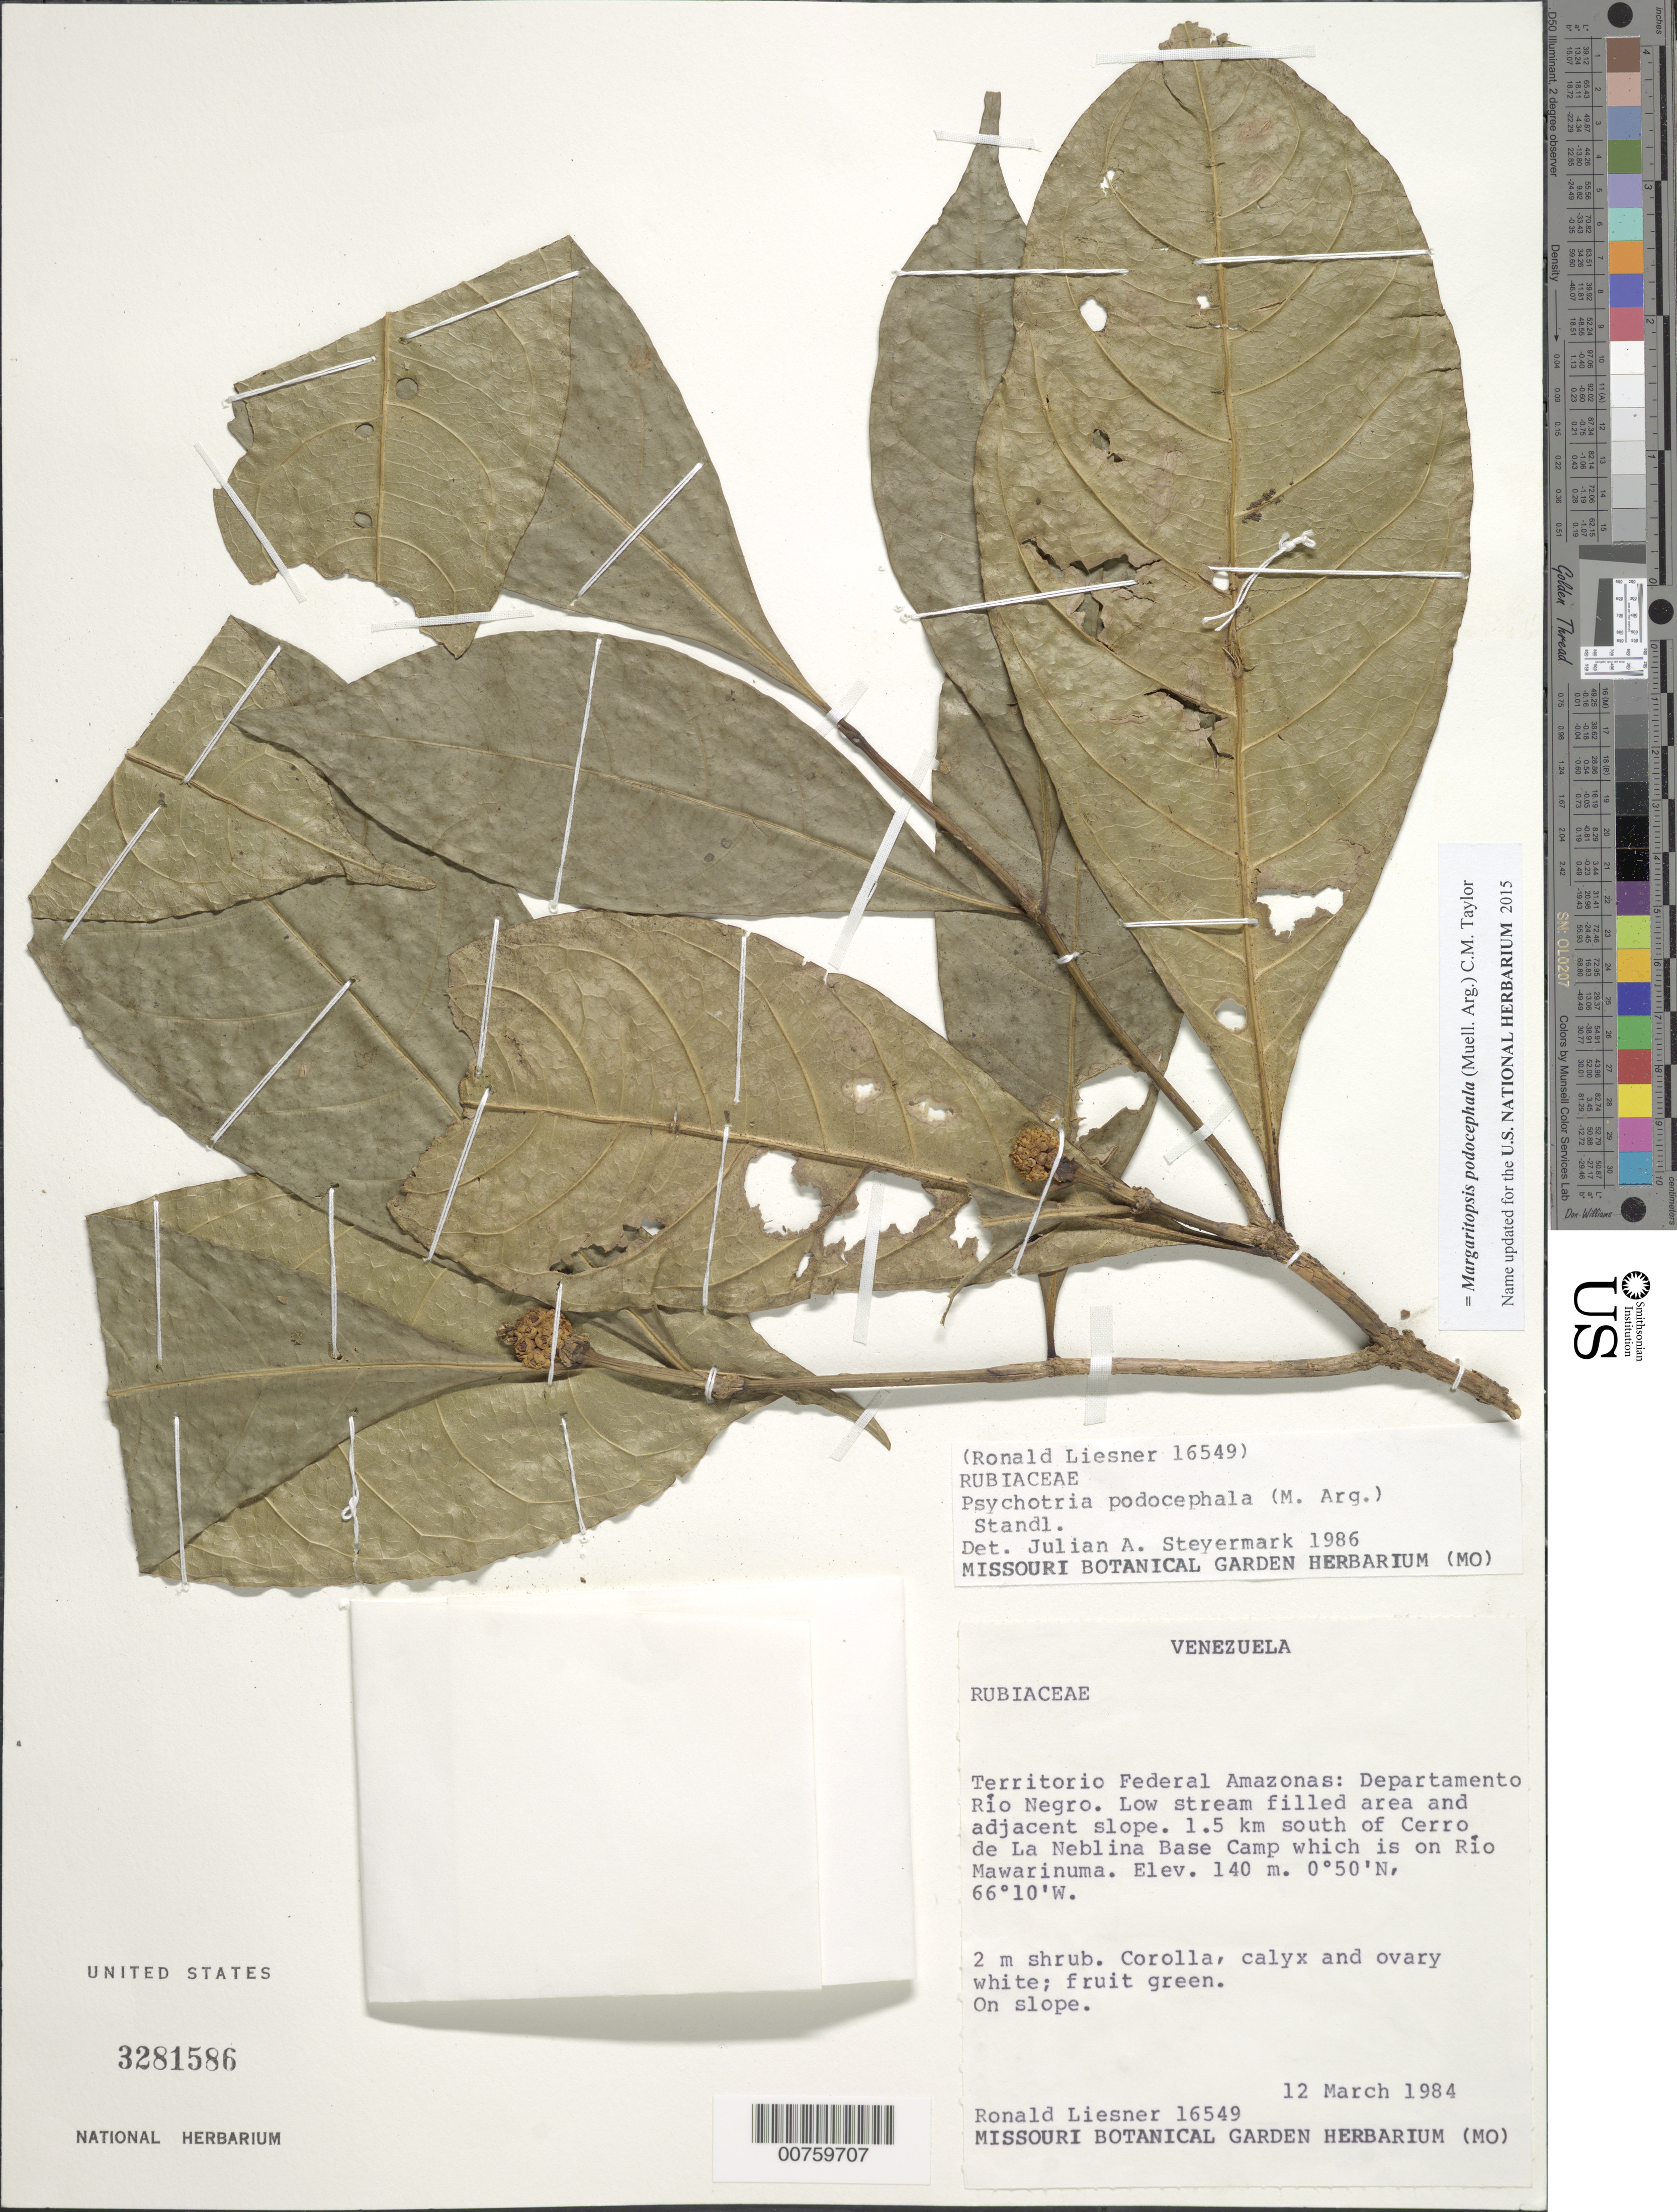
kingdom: Plantae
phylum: Tracheophyta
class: Magnoliopsida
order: Gentianales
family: Rubiaceae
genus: Psychotria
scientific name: Psychotria podocephala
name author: (Müll. Arg.) Standl.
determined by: Steyermark, Julian A., (VEN)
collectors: R. L. Liesner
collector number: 16549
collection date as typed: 12-Mar-84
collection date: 1984-03-12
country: Venezuela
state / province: Amazonas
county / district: Río Negro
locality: Río Mawarinuma, 1.5 km S of Cerro de La Neblina Base Camp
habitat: Low streamfilled area and adjacent slope; on slope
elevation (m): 140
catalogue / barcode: US 3281586